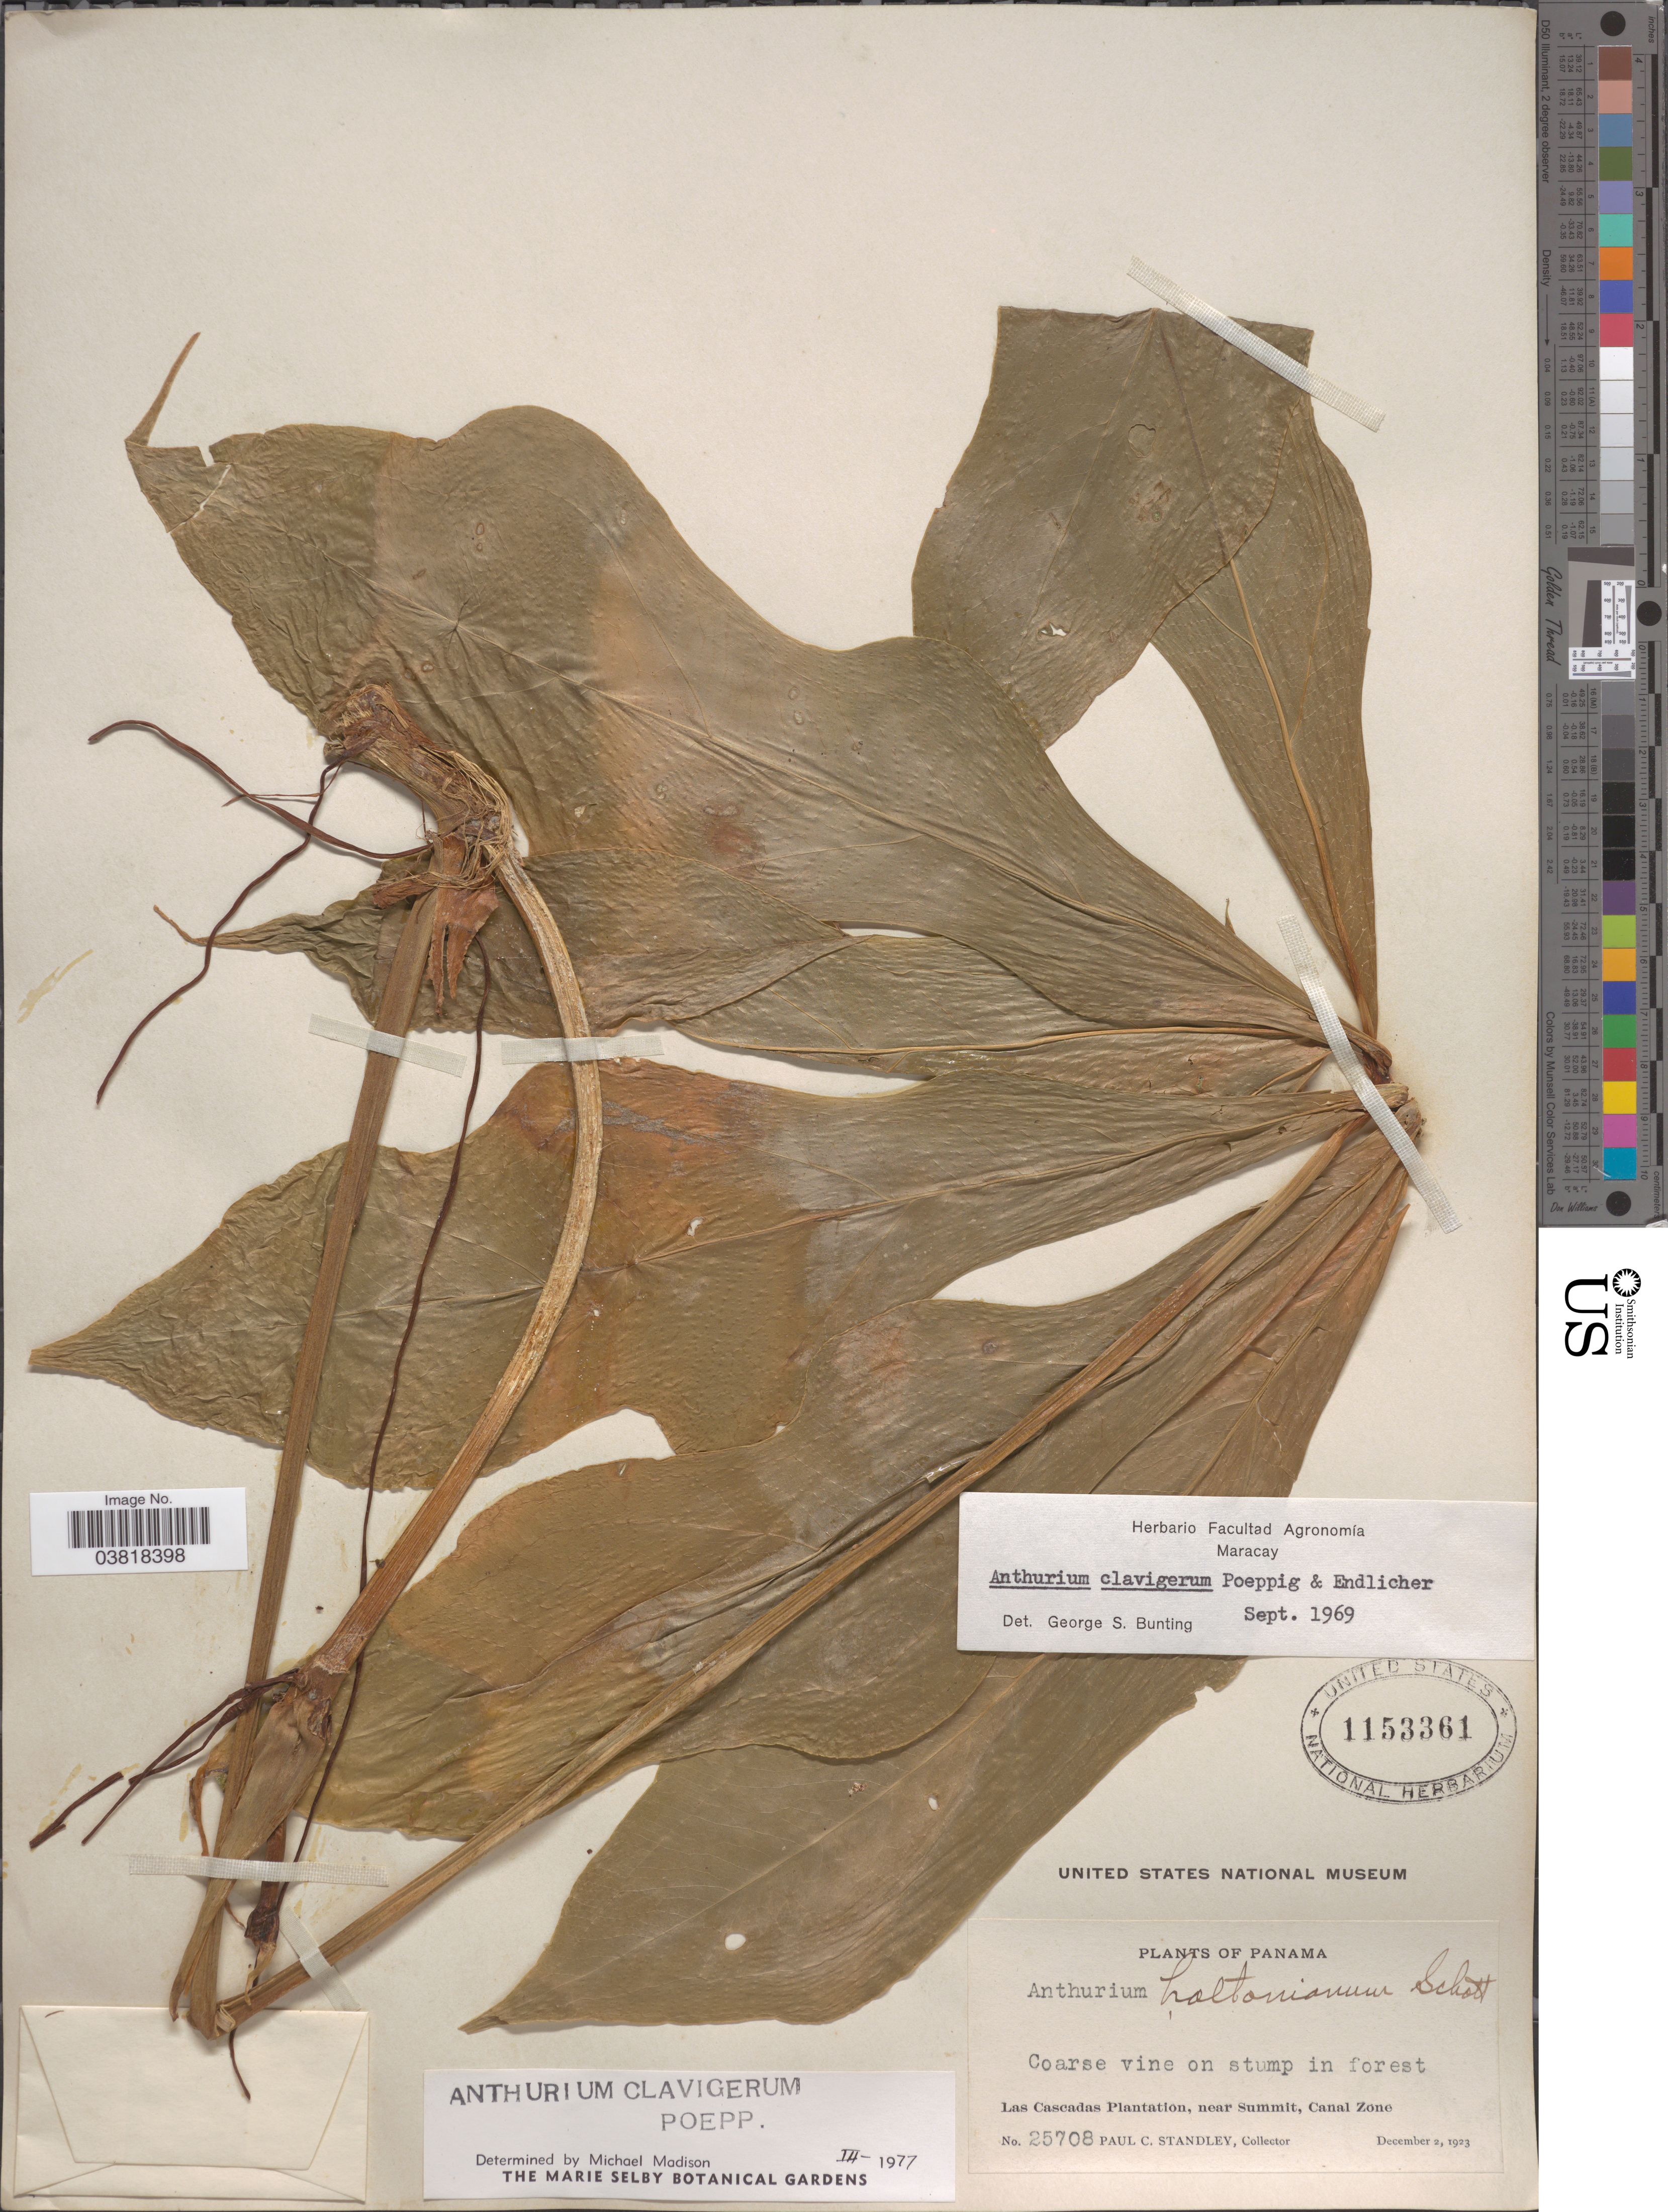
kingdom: Plantae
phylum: Tracheophyta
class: Liliopsida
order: Alismatales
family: Araceae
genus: Anthurium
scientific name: Anthurium clavigerum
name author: Poepp. & Endl.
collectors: P. C. Standley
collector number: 25708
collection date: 1923-12-02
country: Panama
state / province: Colón / Panamá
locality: Las Cascadas Plantation, near summit, Canal Zone.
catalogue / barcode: US 1153361